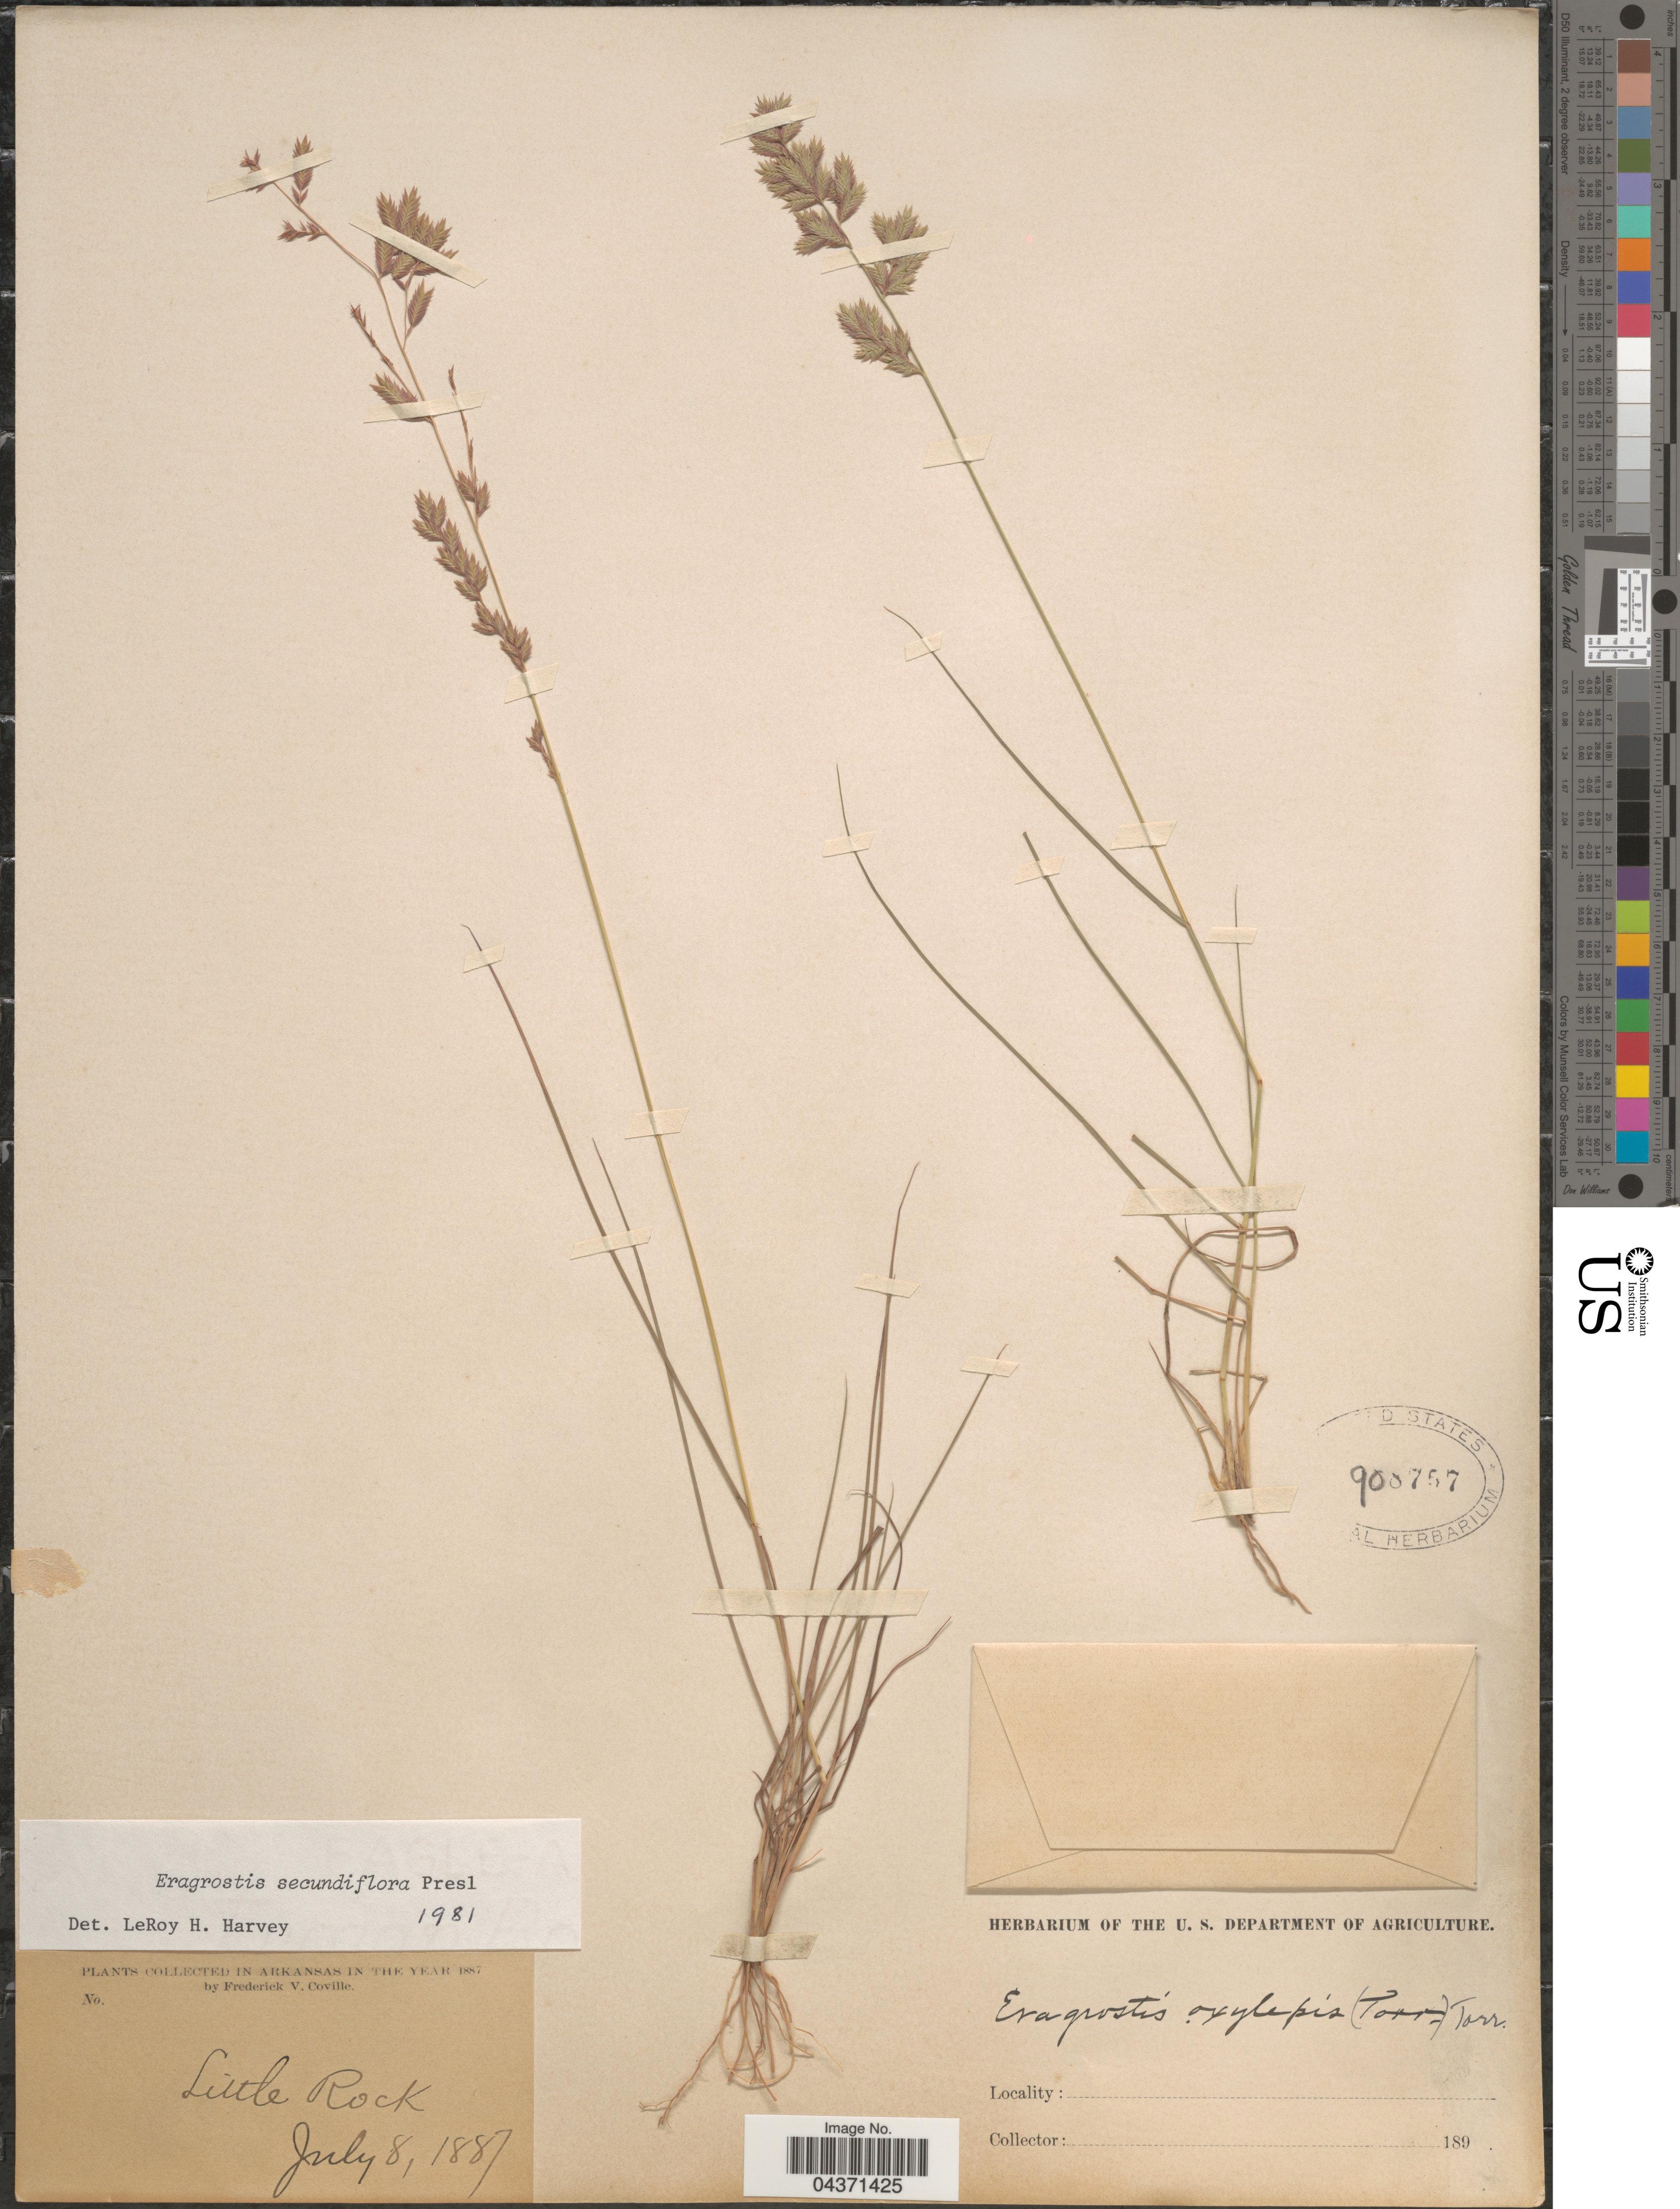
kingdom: Plantae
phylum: Tracheophyta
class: Liliopsida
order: Poales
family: Poaceae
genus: Eragrostis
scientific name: Eragrostis secundiflora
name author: J. Presl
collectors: F. V. Coville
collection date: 1887-07-08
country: United States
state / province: Arkansas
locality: Little Rock.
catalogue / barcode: US 908757